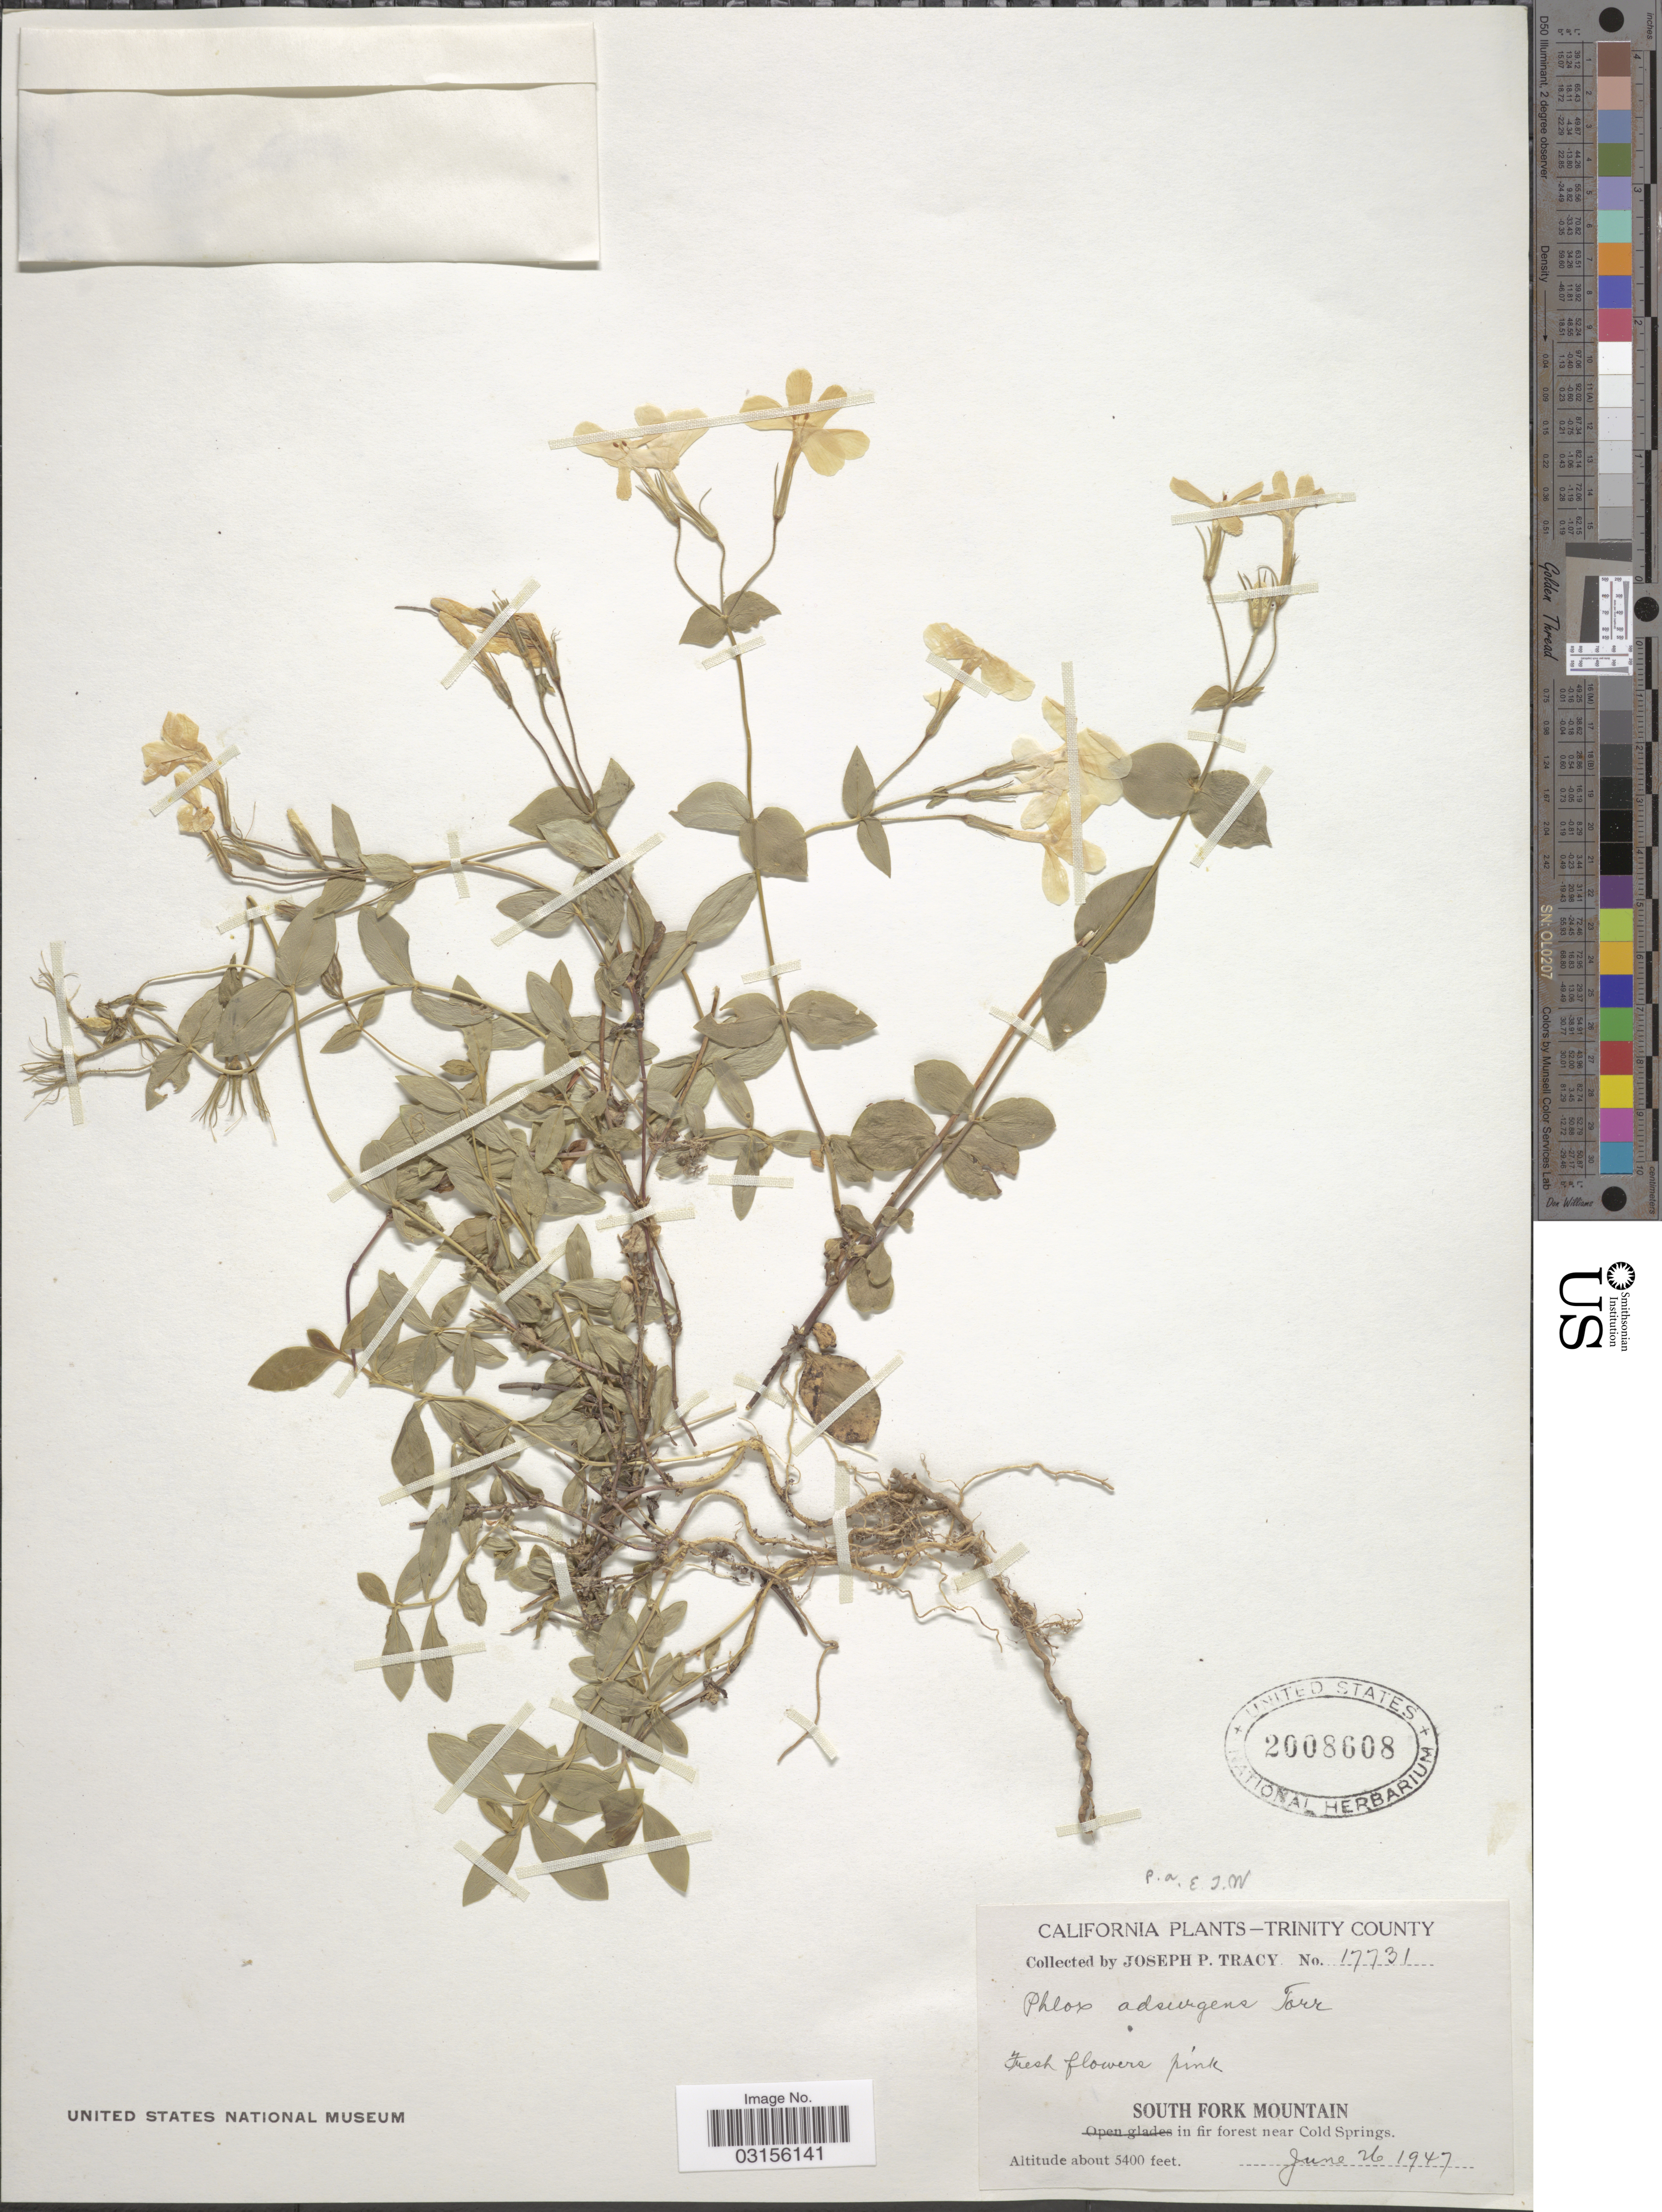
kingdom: Plantae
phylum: Tracheophyta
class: Magnoliopsida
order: Ericales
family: Polemoniaceae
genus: Phlox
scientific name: Phlox adsurgens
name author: Torr. ex A. Gray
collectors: J. Tracy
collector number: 17731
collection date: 1947-06-26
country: United States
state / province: California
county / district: Trinity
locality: Trinity County. South Fork Mountain. In fir forest near Cold Springs.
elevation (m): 1646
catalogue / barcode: US 2008608